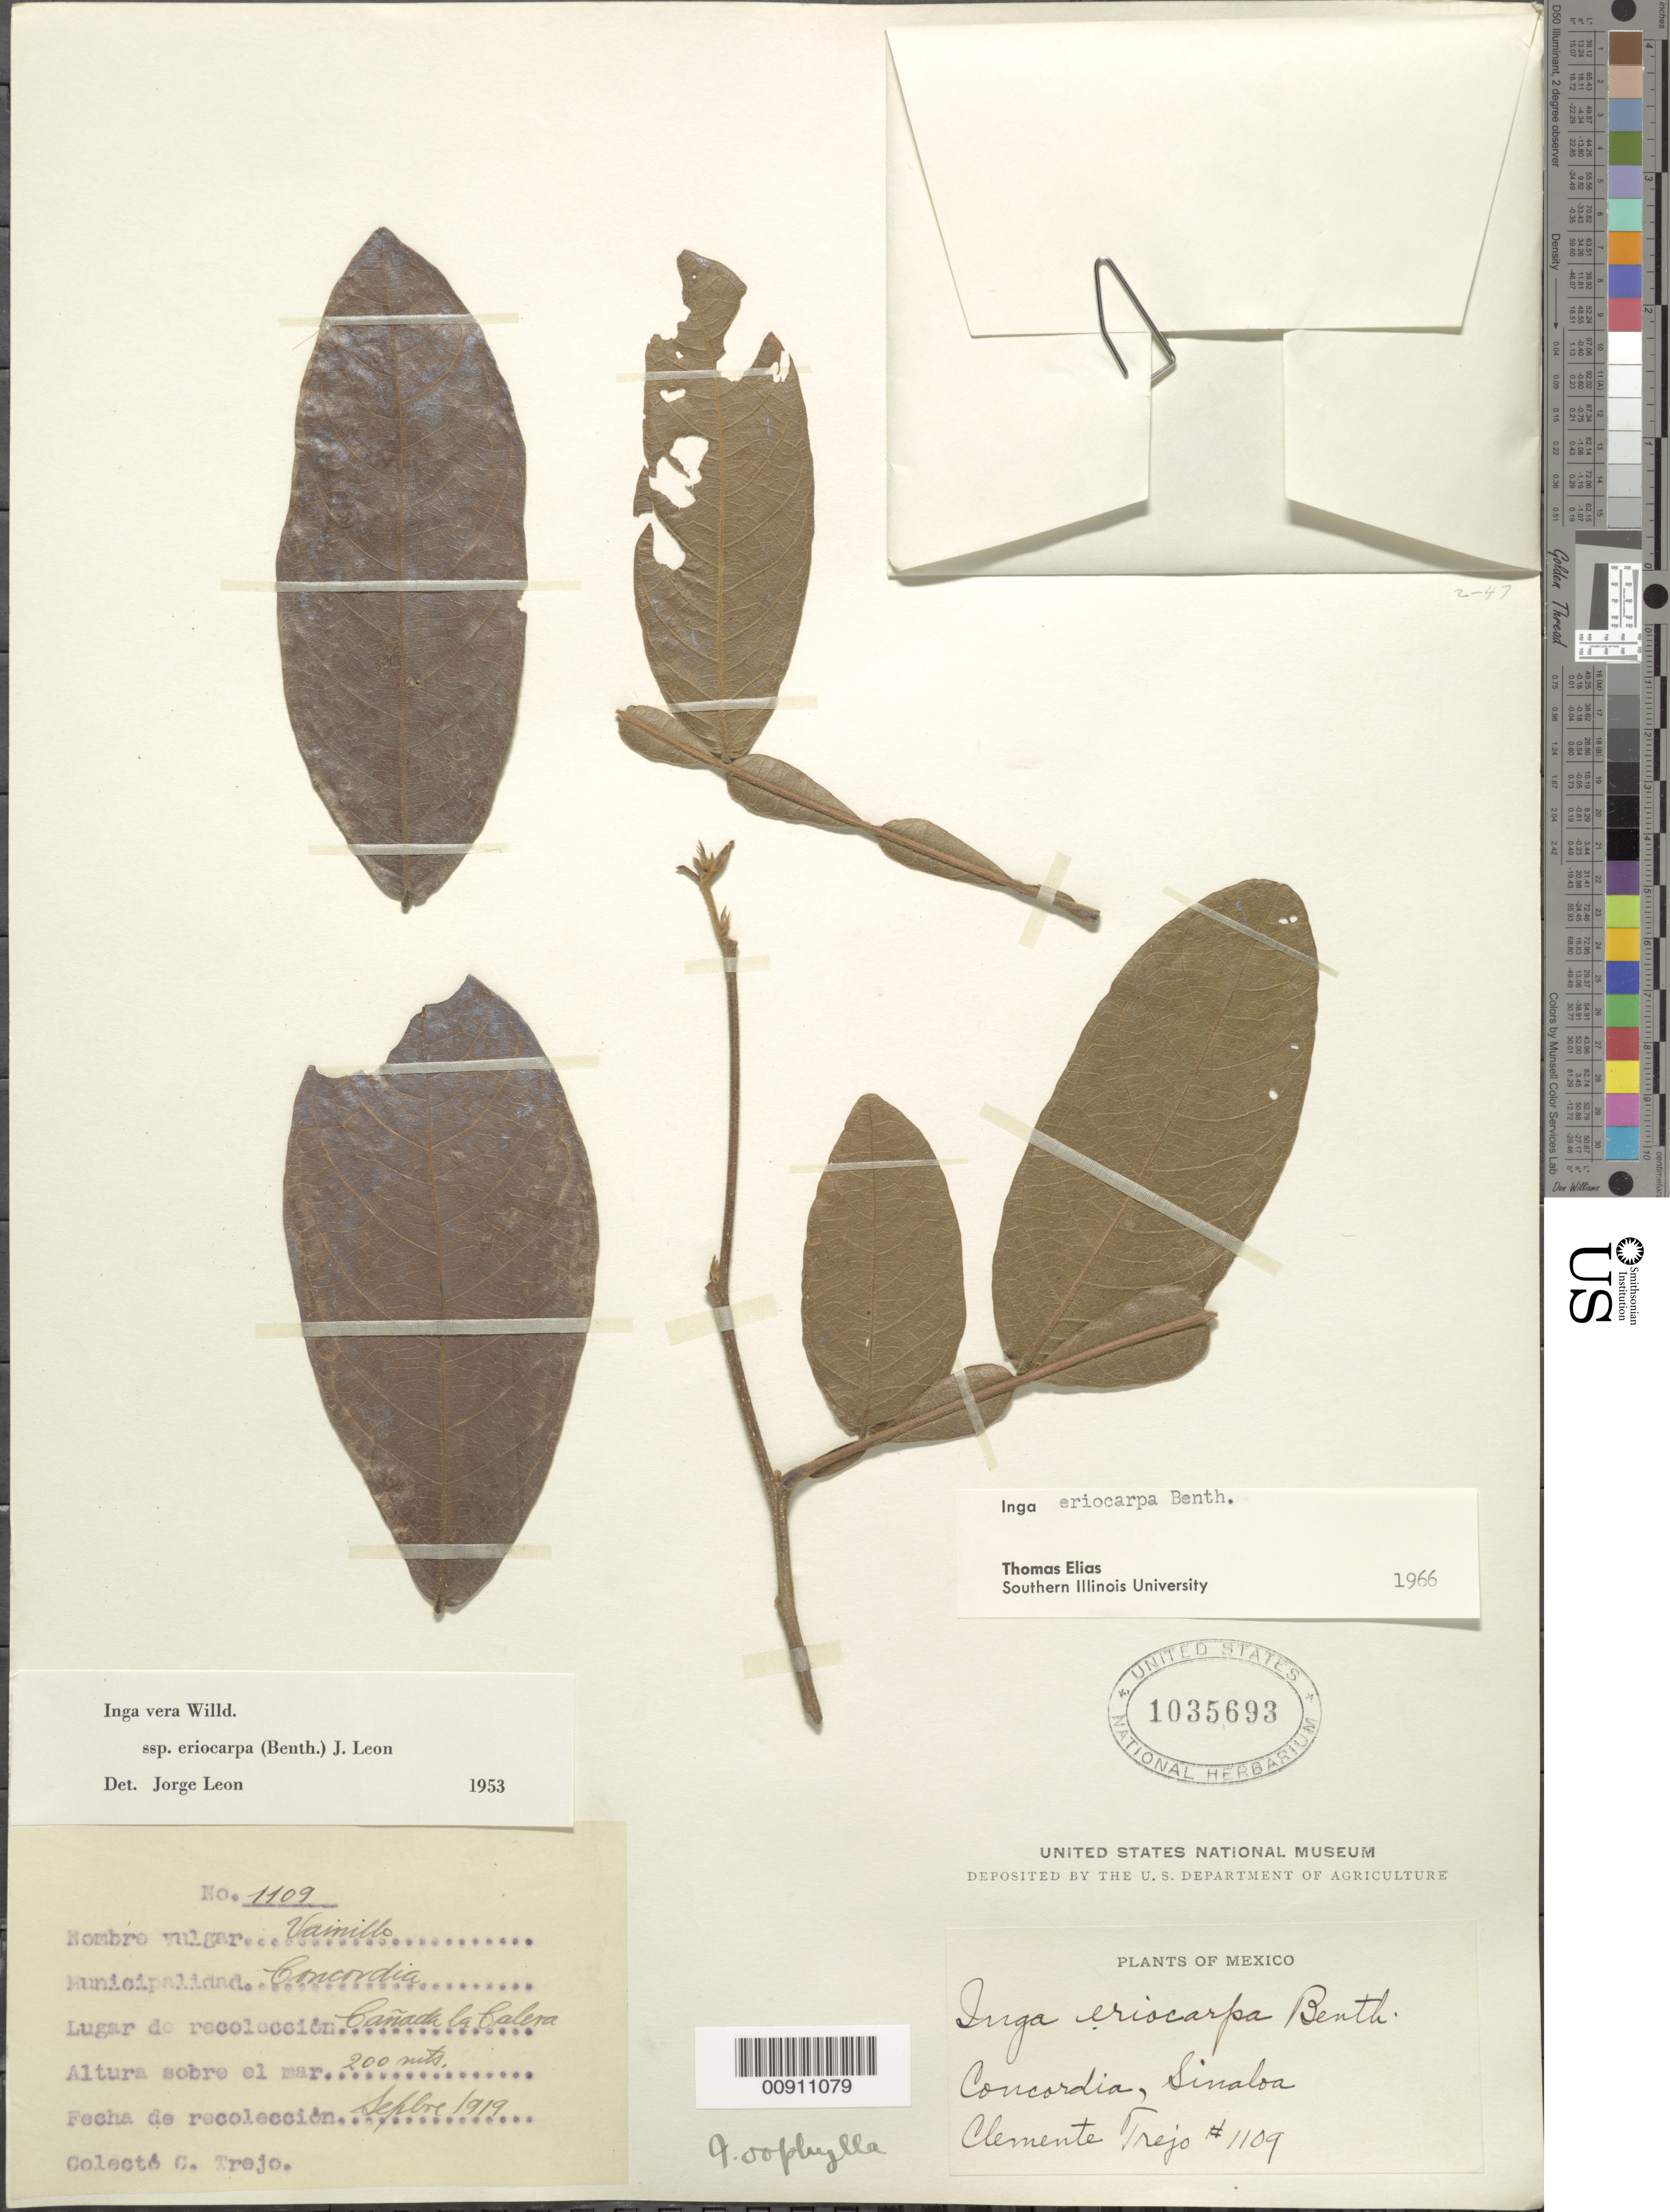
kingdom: Plantae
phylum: Tracheophyta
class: Magnoliopsida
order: Fabales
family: Fabaceae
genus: Inga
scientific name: Inga vera subsp. eriocarpa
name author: (Benth.) J. León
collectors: C. C. Trejo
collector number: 1109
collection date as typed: Sep 1919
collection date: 1919-09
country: Mexico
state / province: Sinaloa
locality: Cañada de Calera, Concordia, Sinaloa.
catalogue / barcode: US 1035693